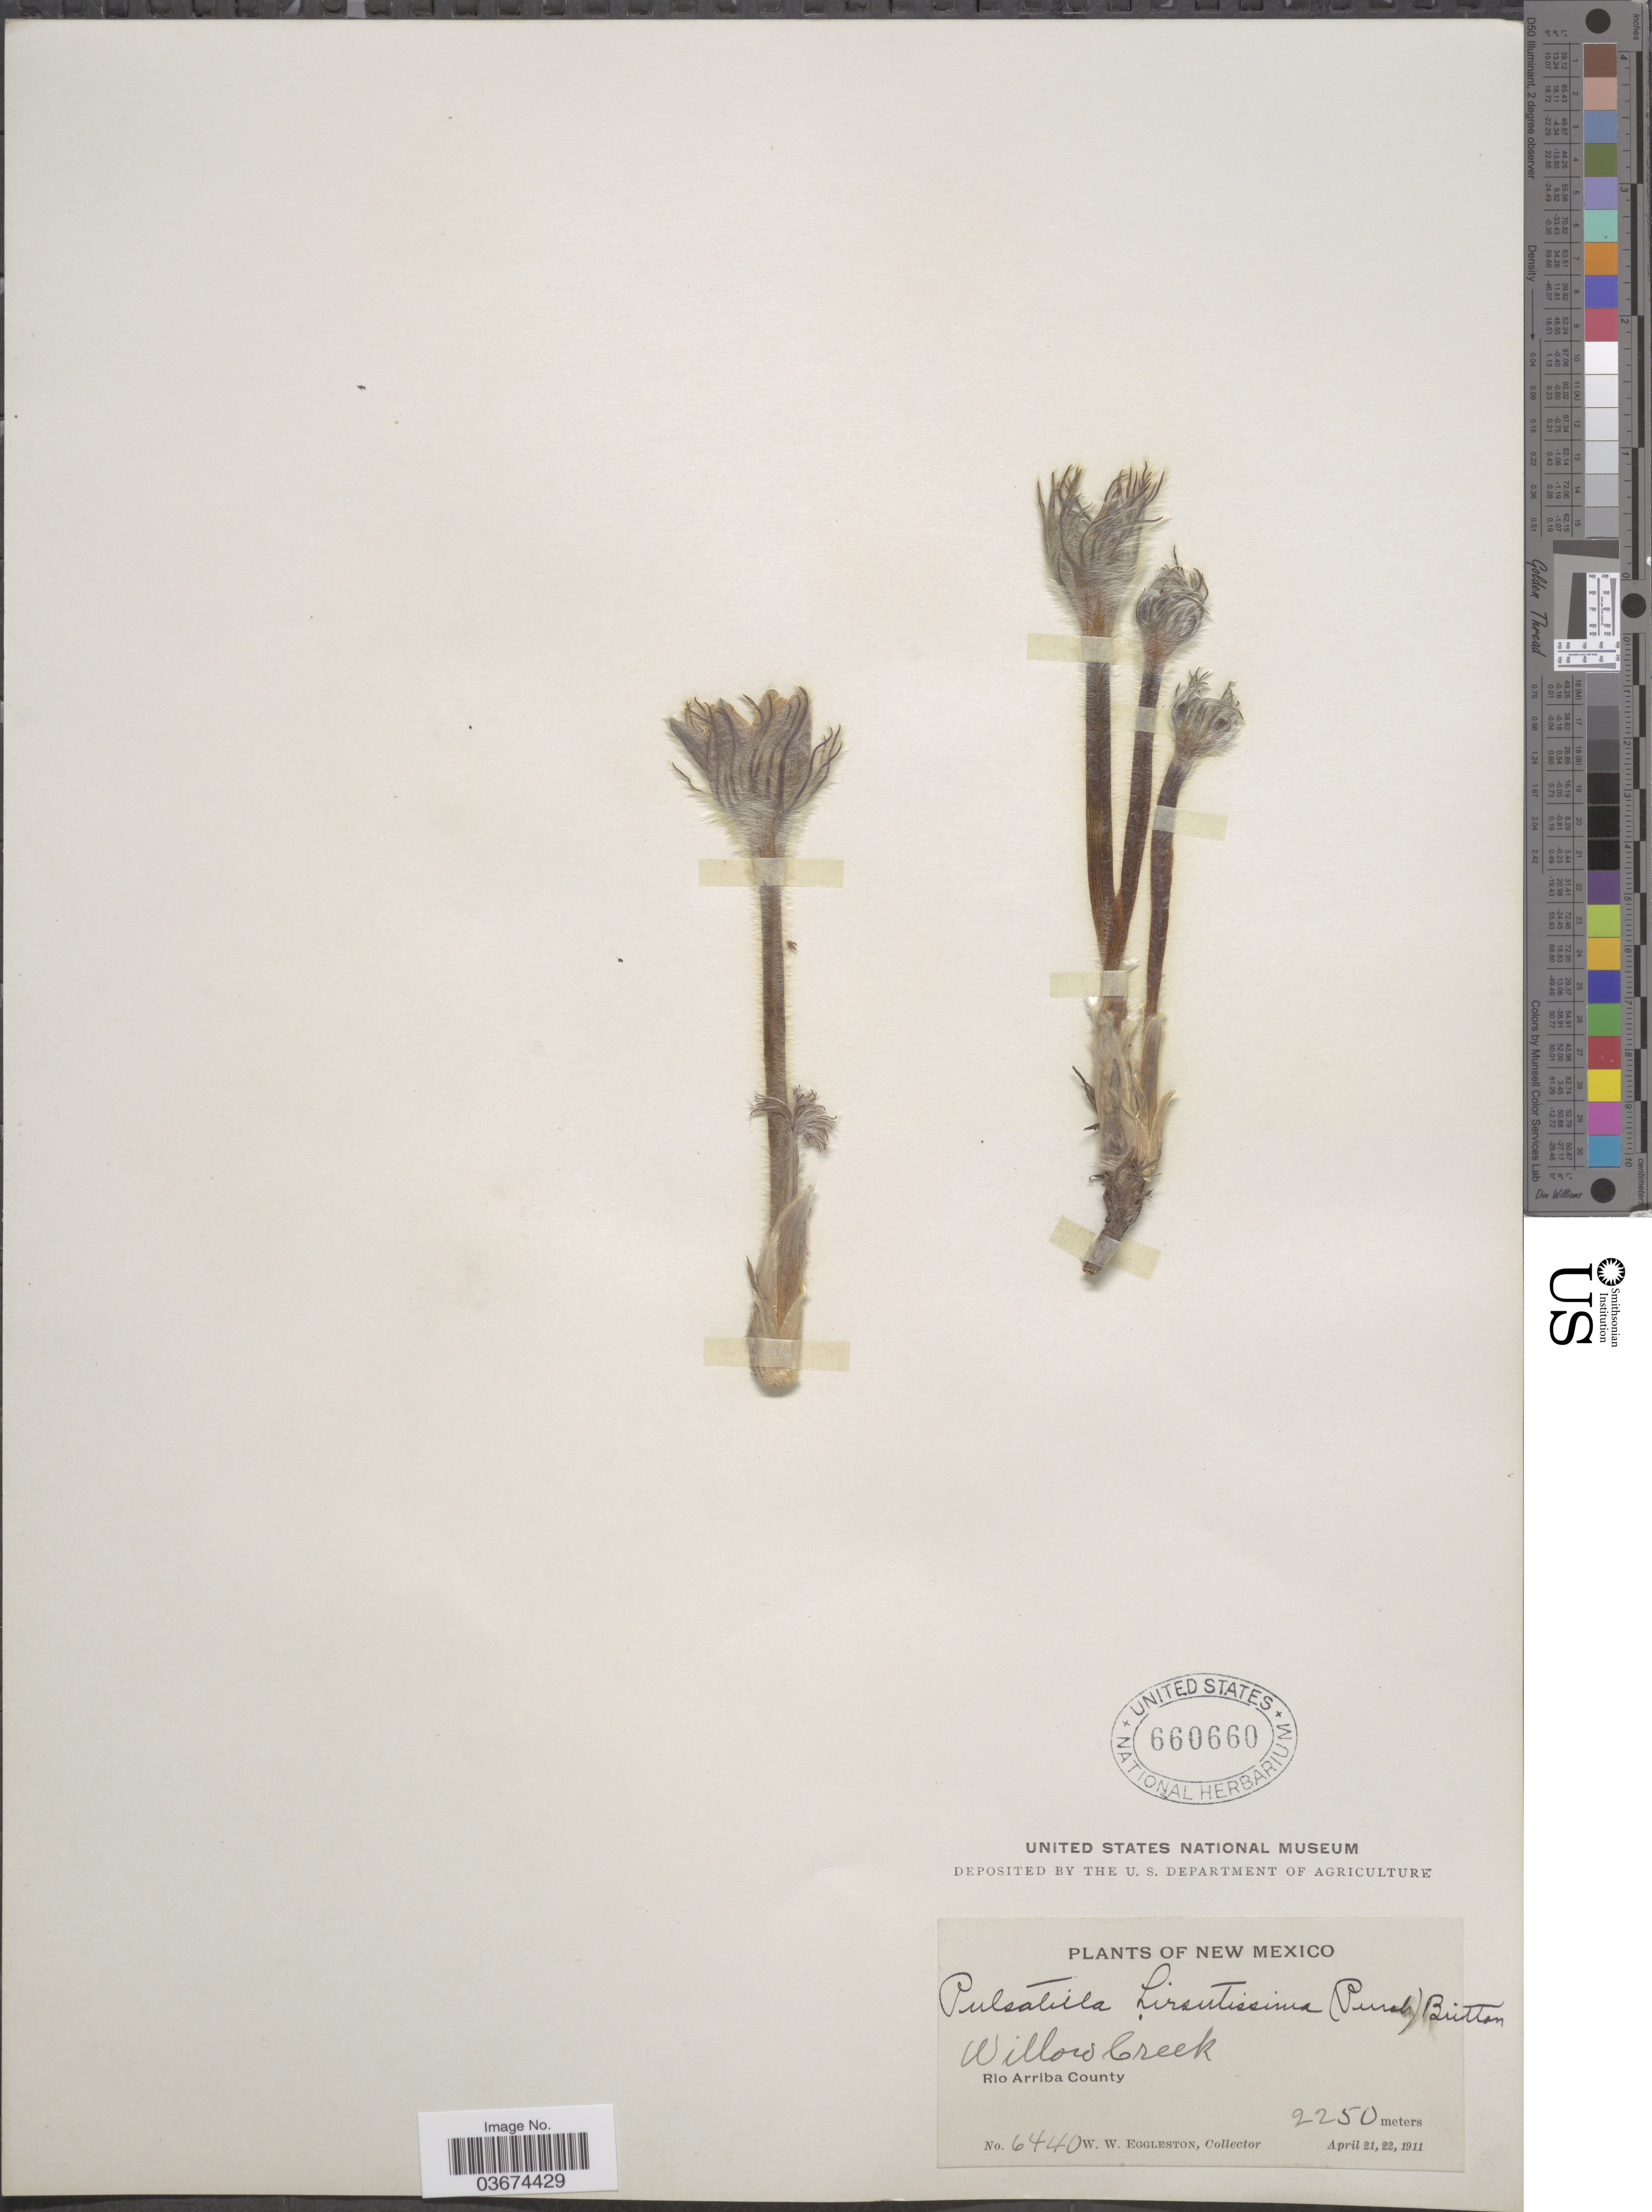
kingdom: Plantae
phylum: Tracheophyta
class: Magnoliopsida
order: Ranunculales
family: Ranunculaceae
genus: Pulsatilla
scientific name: Pulsatilla nuttalliana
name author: (DC.) Bercht. & J. Presl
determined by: Strong, Mark T., (BOT), Smithsonian Institution - National Museum of Natural History (UNITED STATES)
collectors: W. W. Eggleston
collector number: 6440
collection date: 1911-04-21/1911-04-22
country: United States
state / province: New Mexico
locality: Willow Creek. Rio Arriba County.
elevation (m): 2250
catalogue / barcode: US 660660